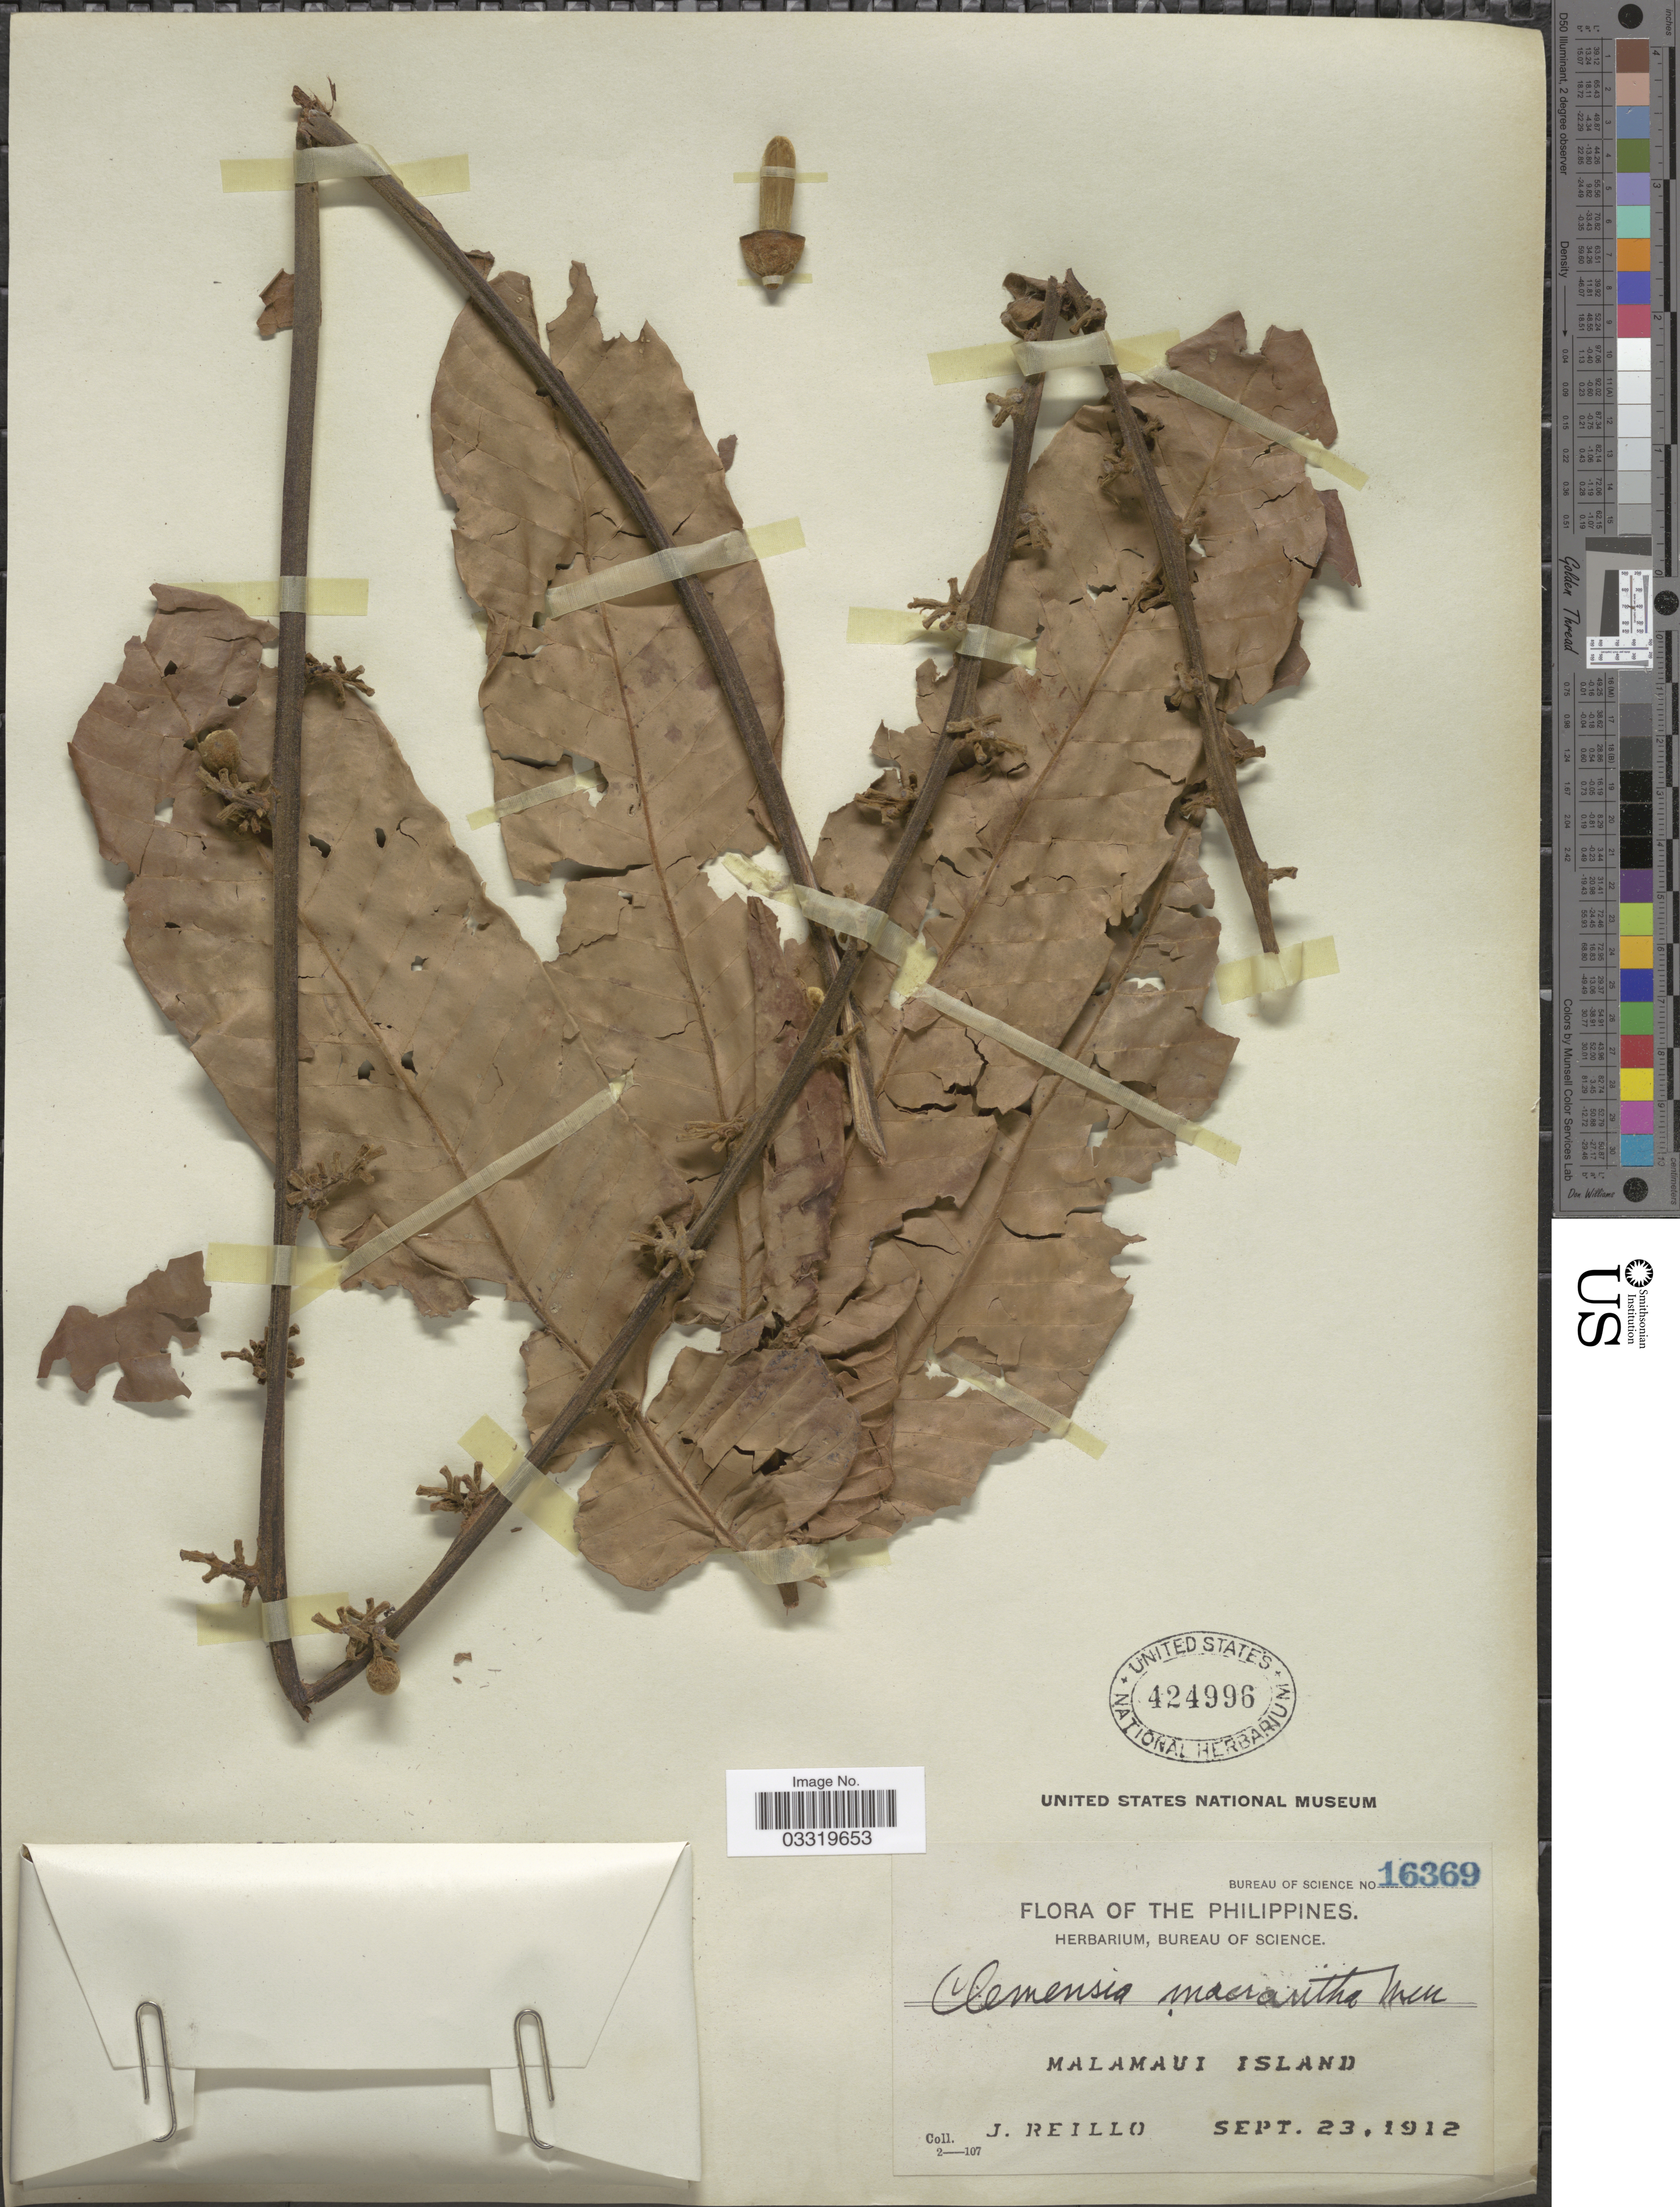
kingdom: Plantae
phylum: Tracheophyta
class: Magnoliopsida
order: Sapindales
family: Meliaceae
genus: Chisocheton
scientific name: Chisocheton macranthus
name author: (Merr.) Airy Shaw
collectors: J. Reillo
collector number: Bureau of Science 16369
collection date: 1912-09-23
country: Philippines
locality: Malamaui Island.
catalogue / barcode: US 424996